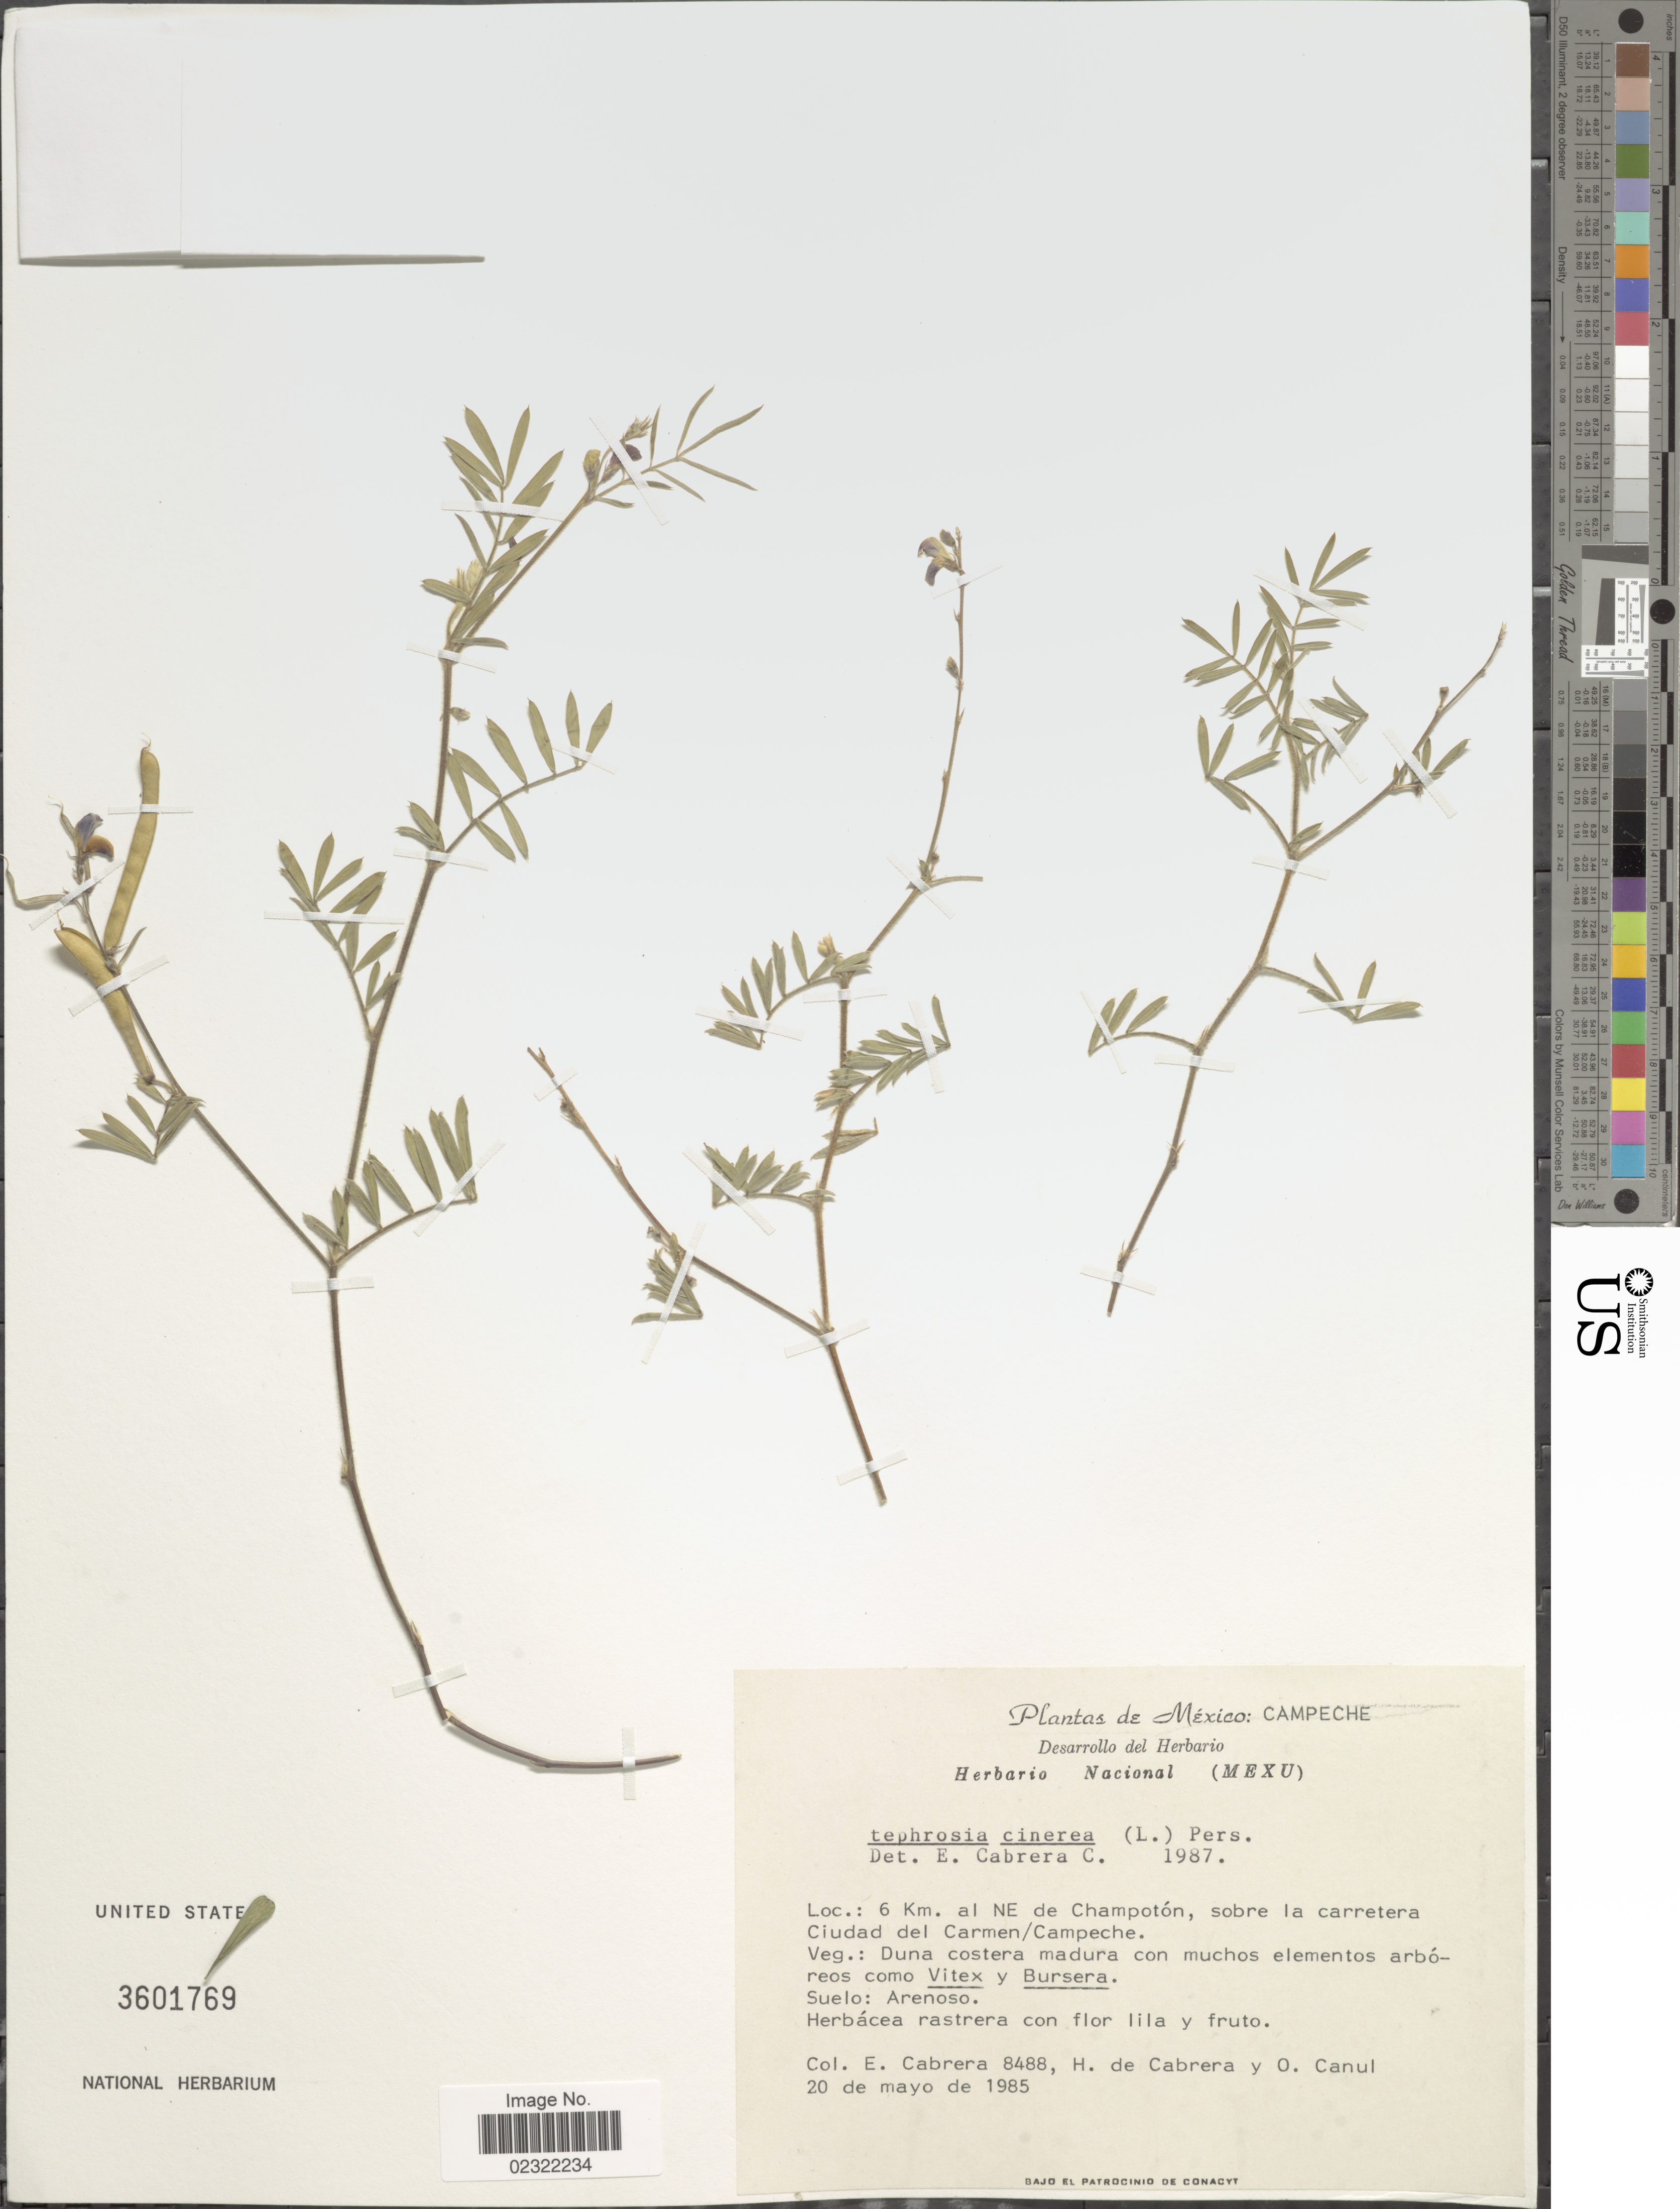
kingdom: Plantae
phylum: Tracheophyta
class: Magnoliopsida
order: Fabales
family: Fabaceae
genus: Tephrosia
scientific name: Tephrosia cinerea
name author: (L.) Pers.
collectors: E. Cabrera, H. de Cabrera & O. Canul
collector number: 8488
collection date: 1985-05-20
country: Mexico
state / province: Campeche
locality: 6 km. al NE de Champoton, sobre la carretera Ciudad del Carmen/Campeche.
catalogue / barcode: US 3601769